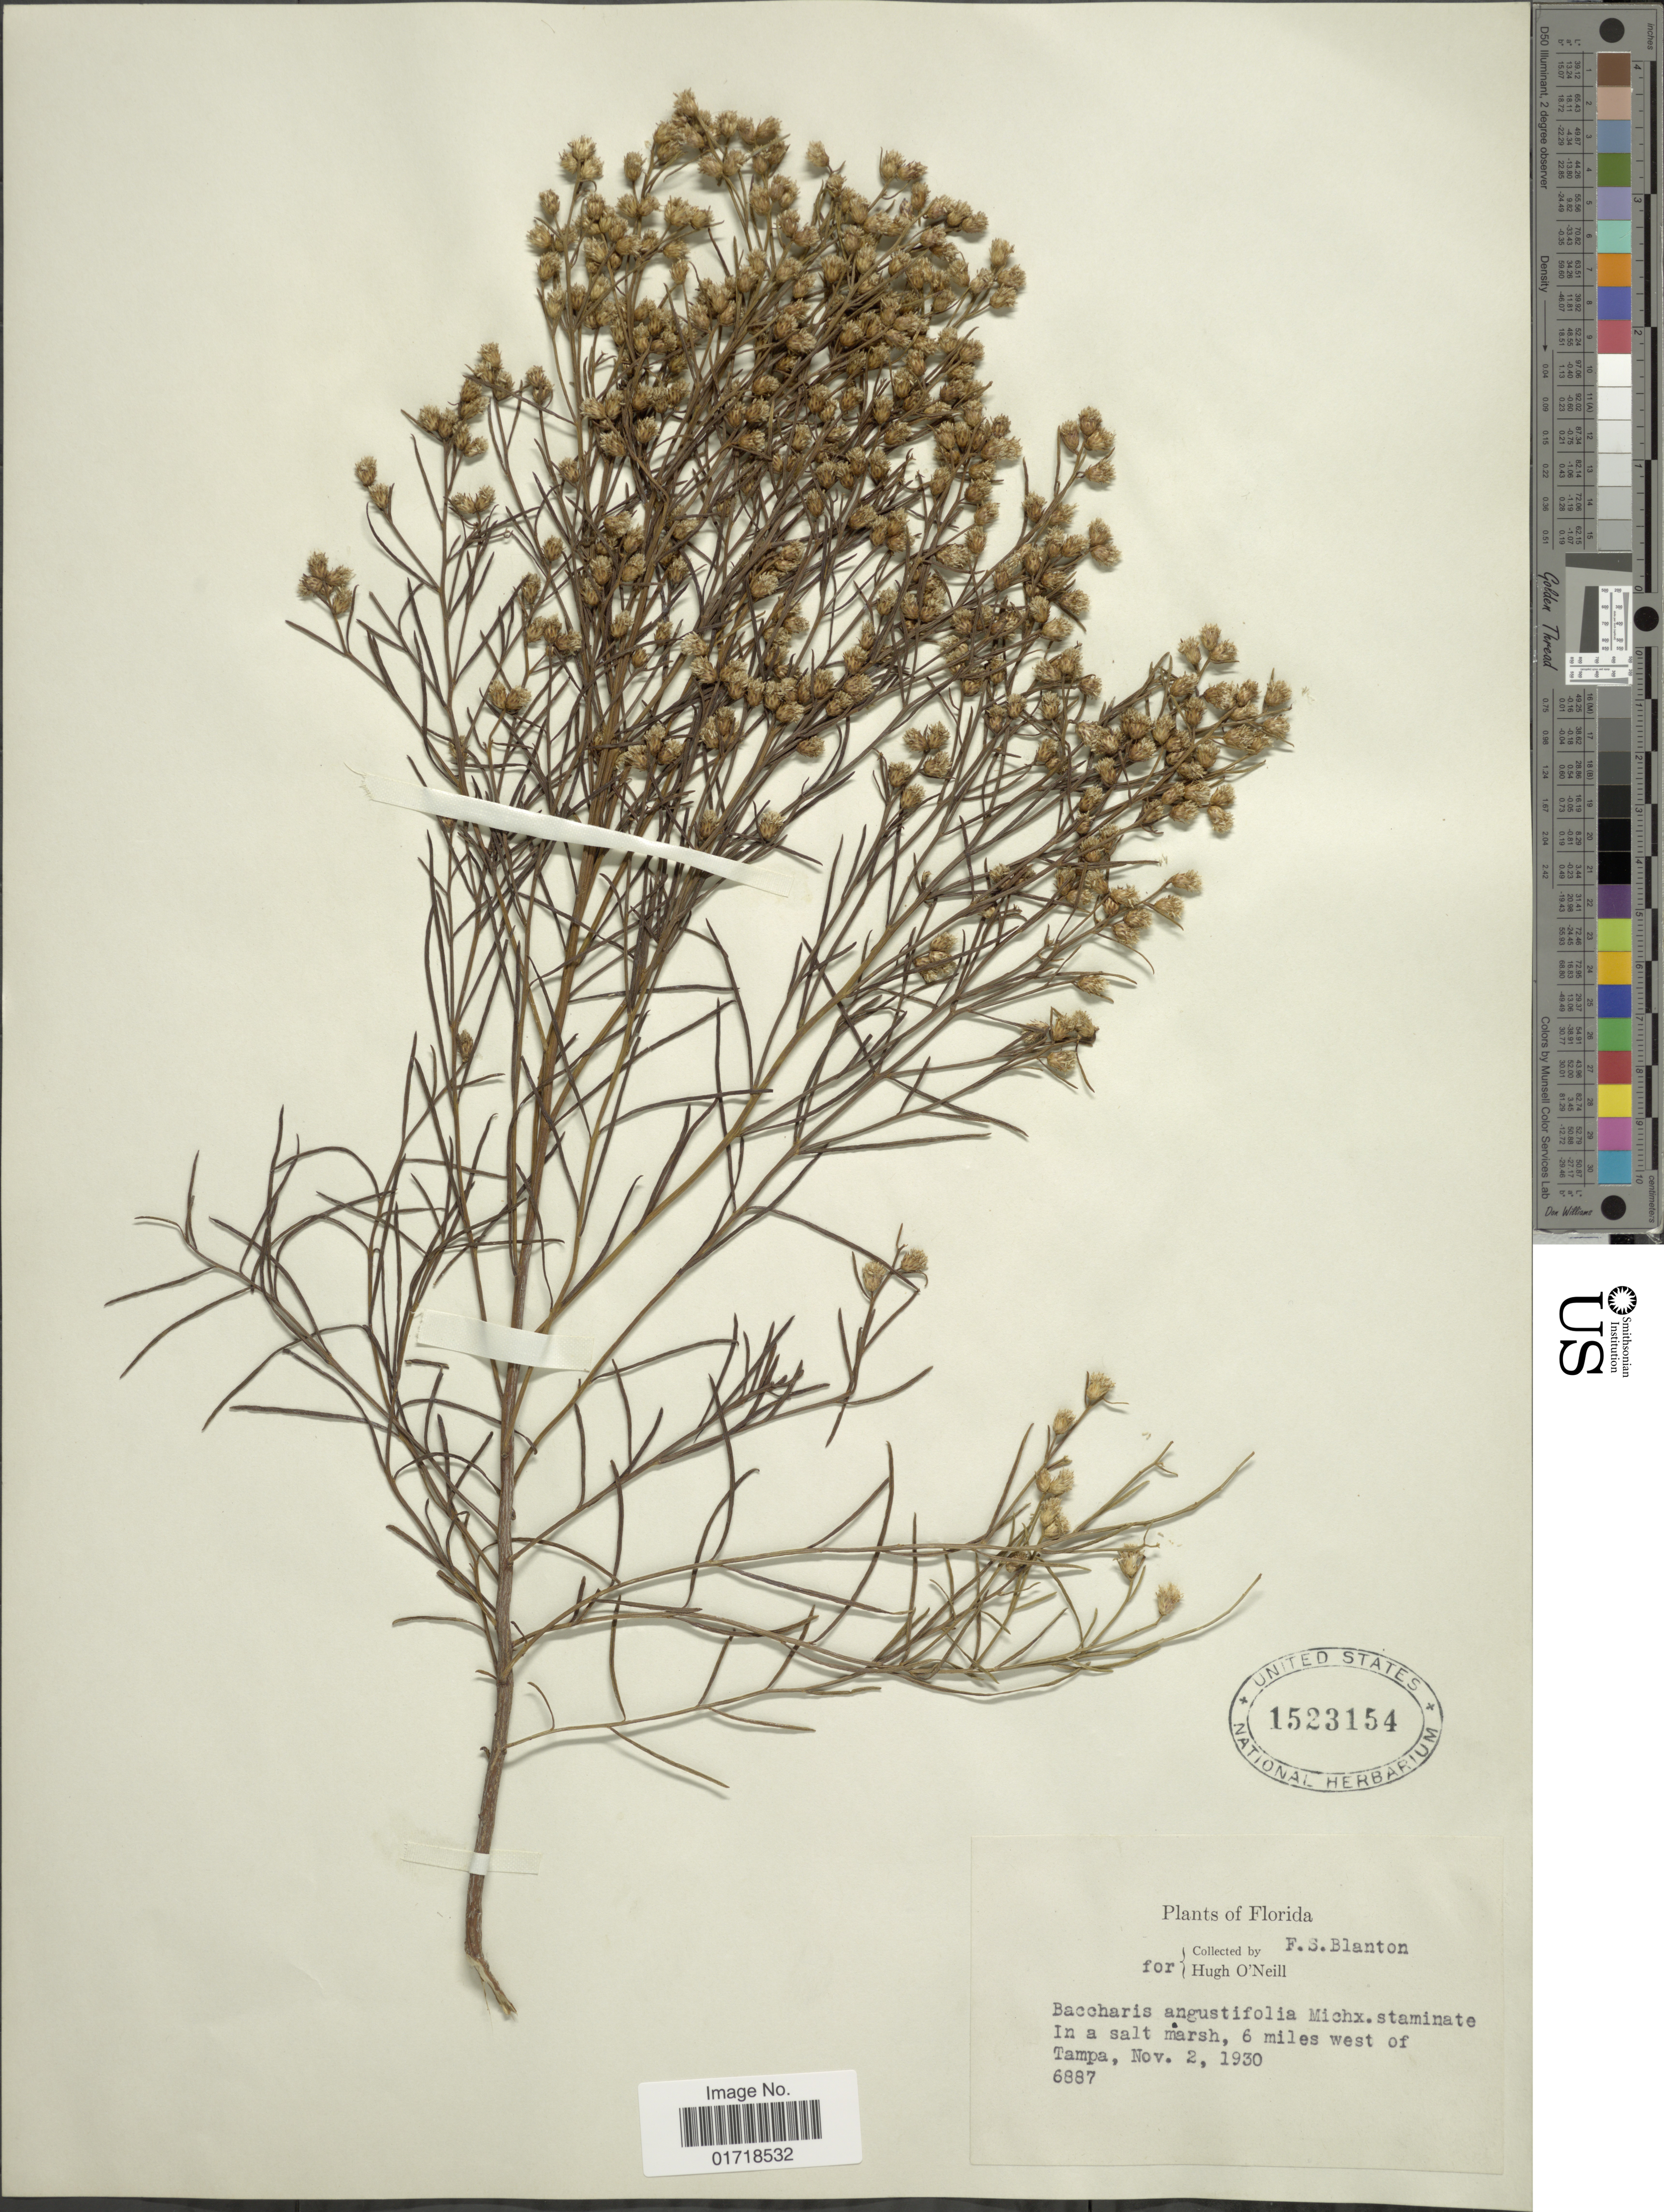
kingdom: Plantae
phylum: Tracheophyta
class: Magnoliopsida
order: Asterales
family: Asteraceae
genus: Baccharis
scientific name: Baccharis angustifolia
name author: Michx.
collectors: F. S. Blanton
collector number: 6887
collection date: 1930-11-02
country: United States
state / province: Florida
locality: In salt marsh, 6 miles west of Tampa.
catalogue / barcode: US 1523154